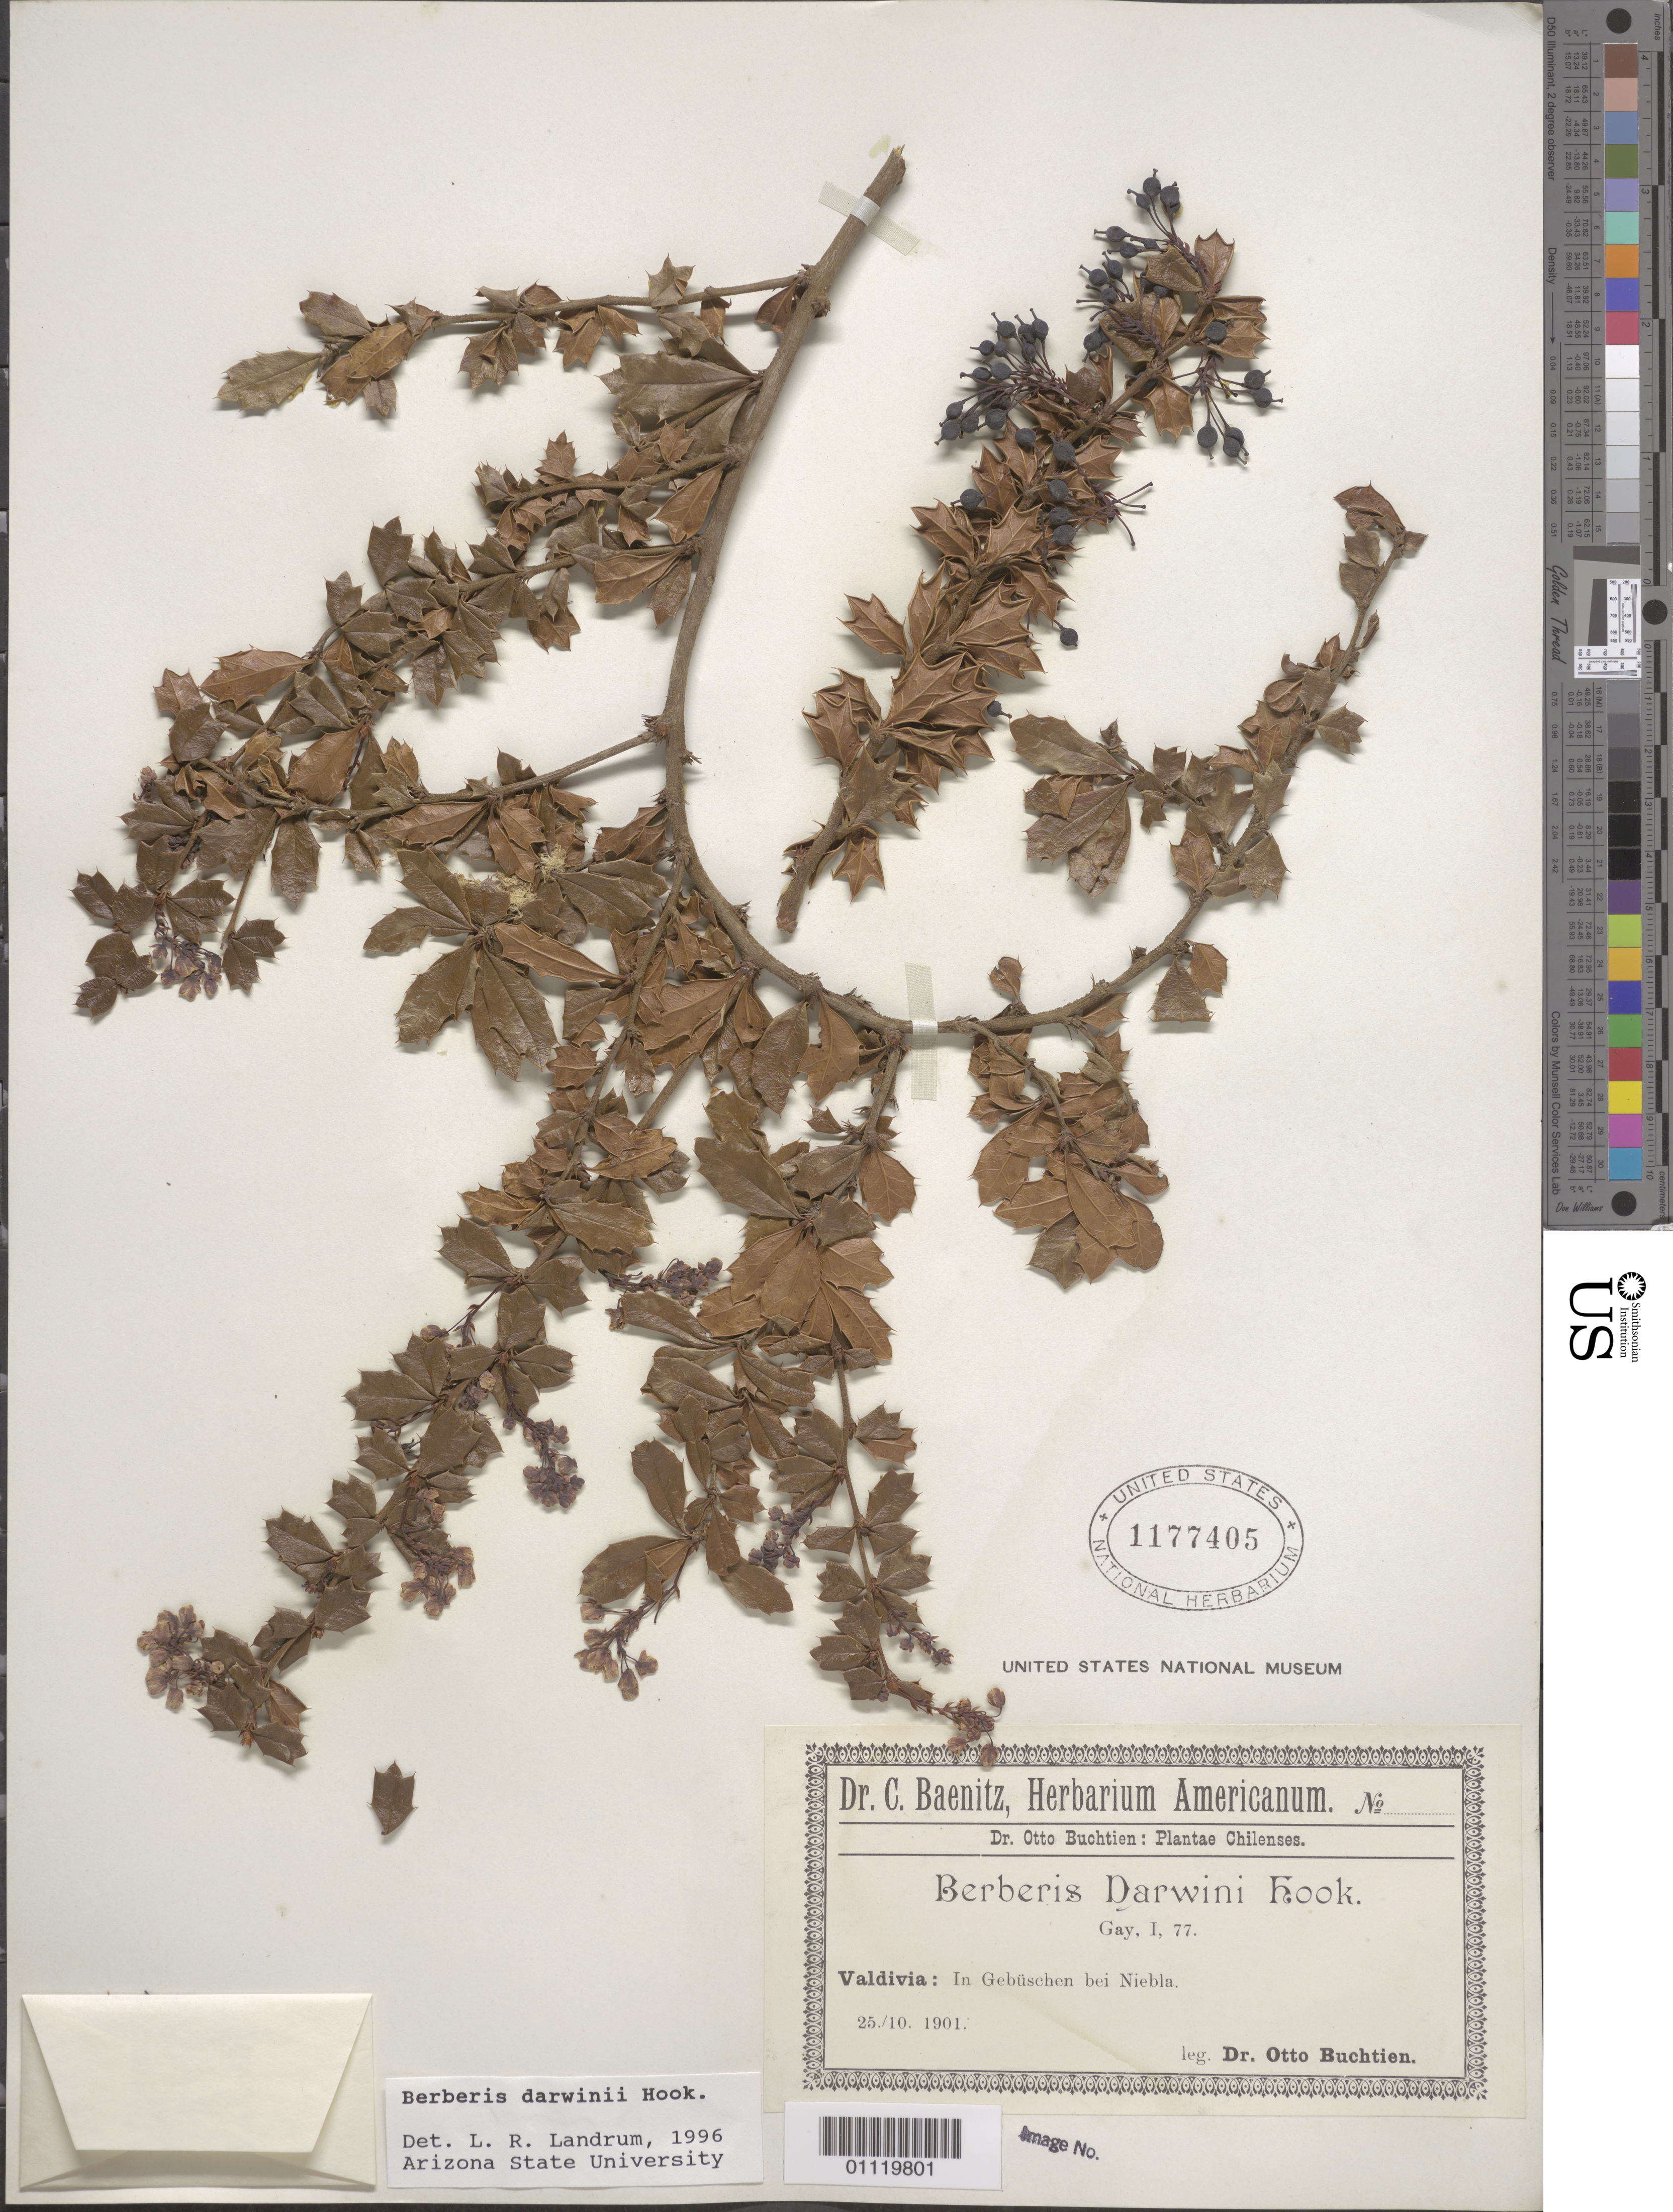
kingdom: Plantae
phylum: Tracheophyta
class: Magnoliopsida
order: Ranunculales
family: Berberidaceae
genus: Berberis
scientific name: Berberis darwinii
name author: Hook.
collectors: O. Buchtien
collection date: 1901-10-25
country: Chile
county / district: Valdivia municipality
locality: In undergrowth/brushes by Niebla town.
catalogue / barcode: US 1177405